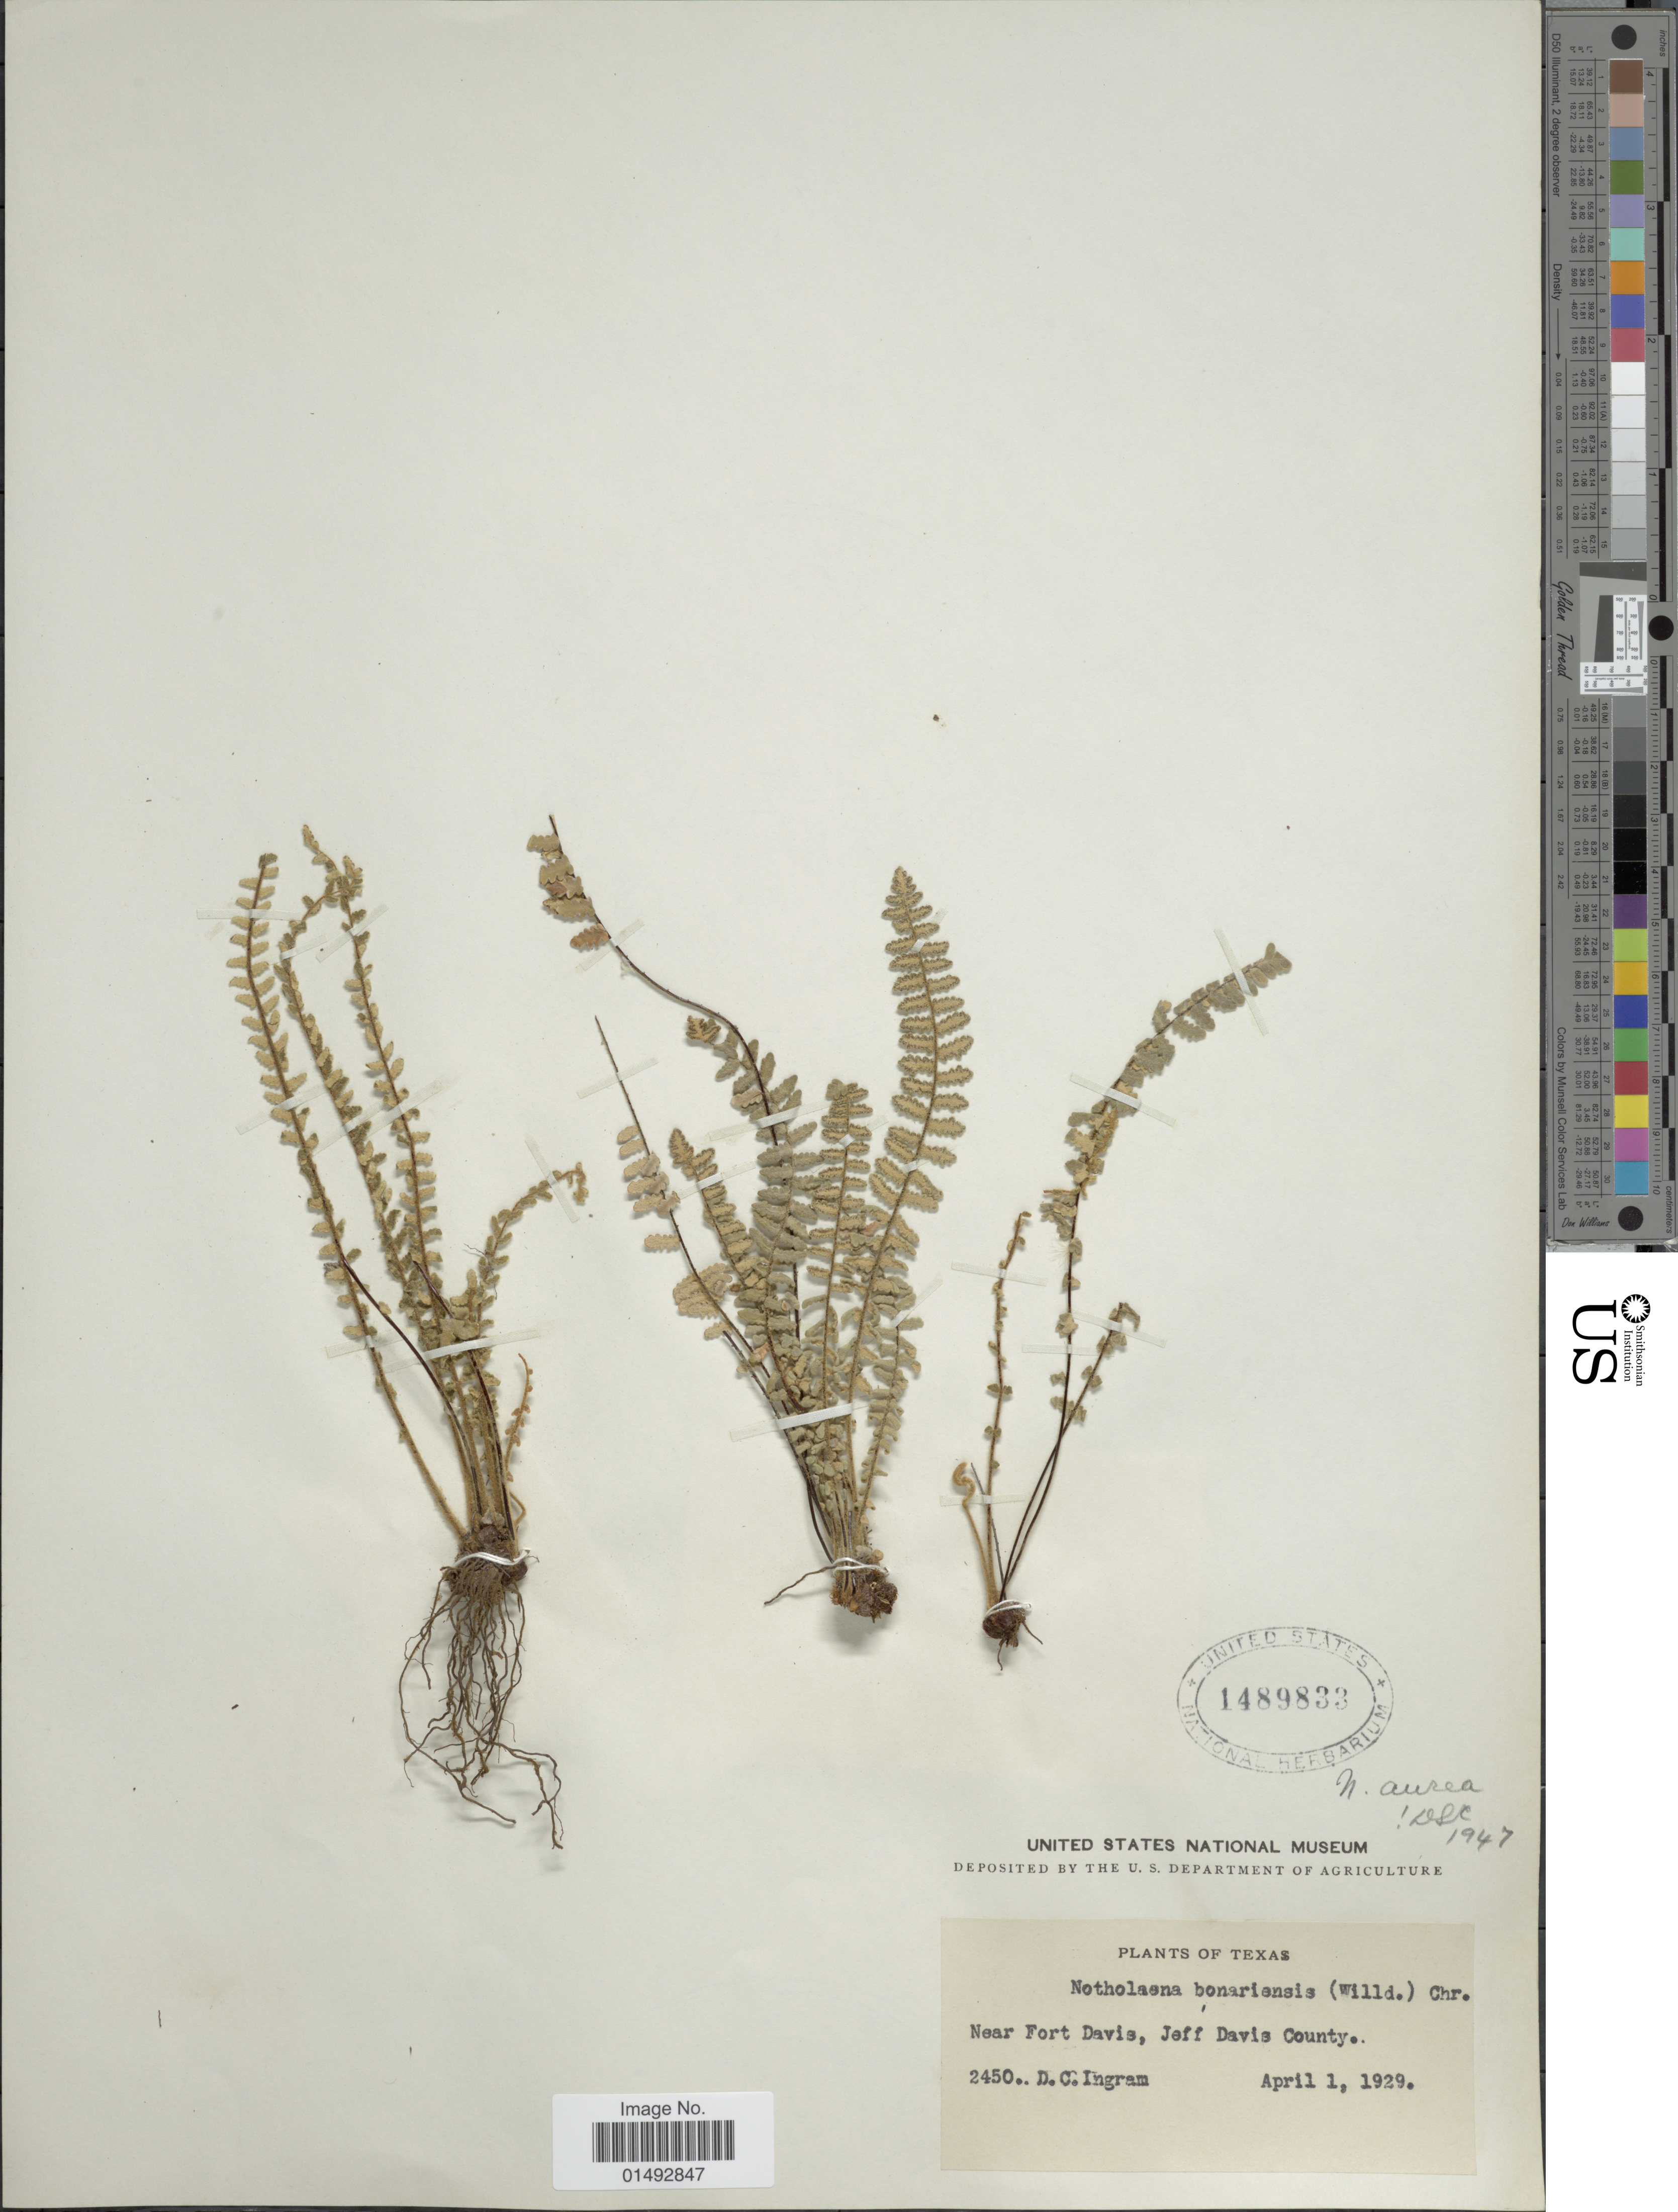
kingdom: Plantae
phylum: Tracheophyta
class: Polypodiopsida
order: Polypodiales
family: Pteridaceae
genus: Myriopteris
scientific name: Myriopteris aurea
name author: (Poir.) Grusz & Windham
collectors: D. C. Ingram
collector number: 2450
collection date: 1929-04-01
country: United States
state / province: Texas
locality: Near Fort Davis, Jeff Davis County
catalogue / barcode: US 1489833